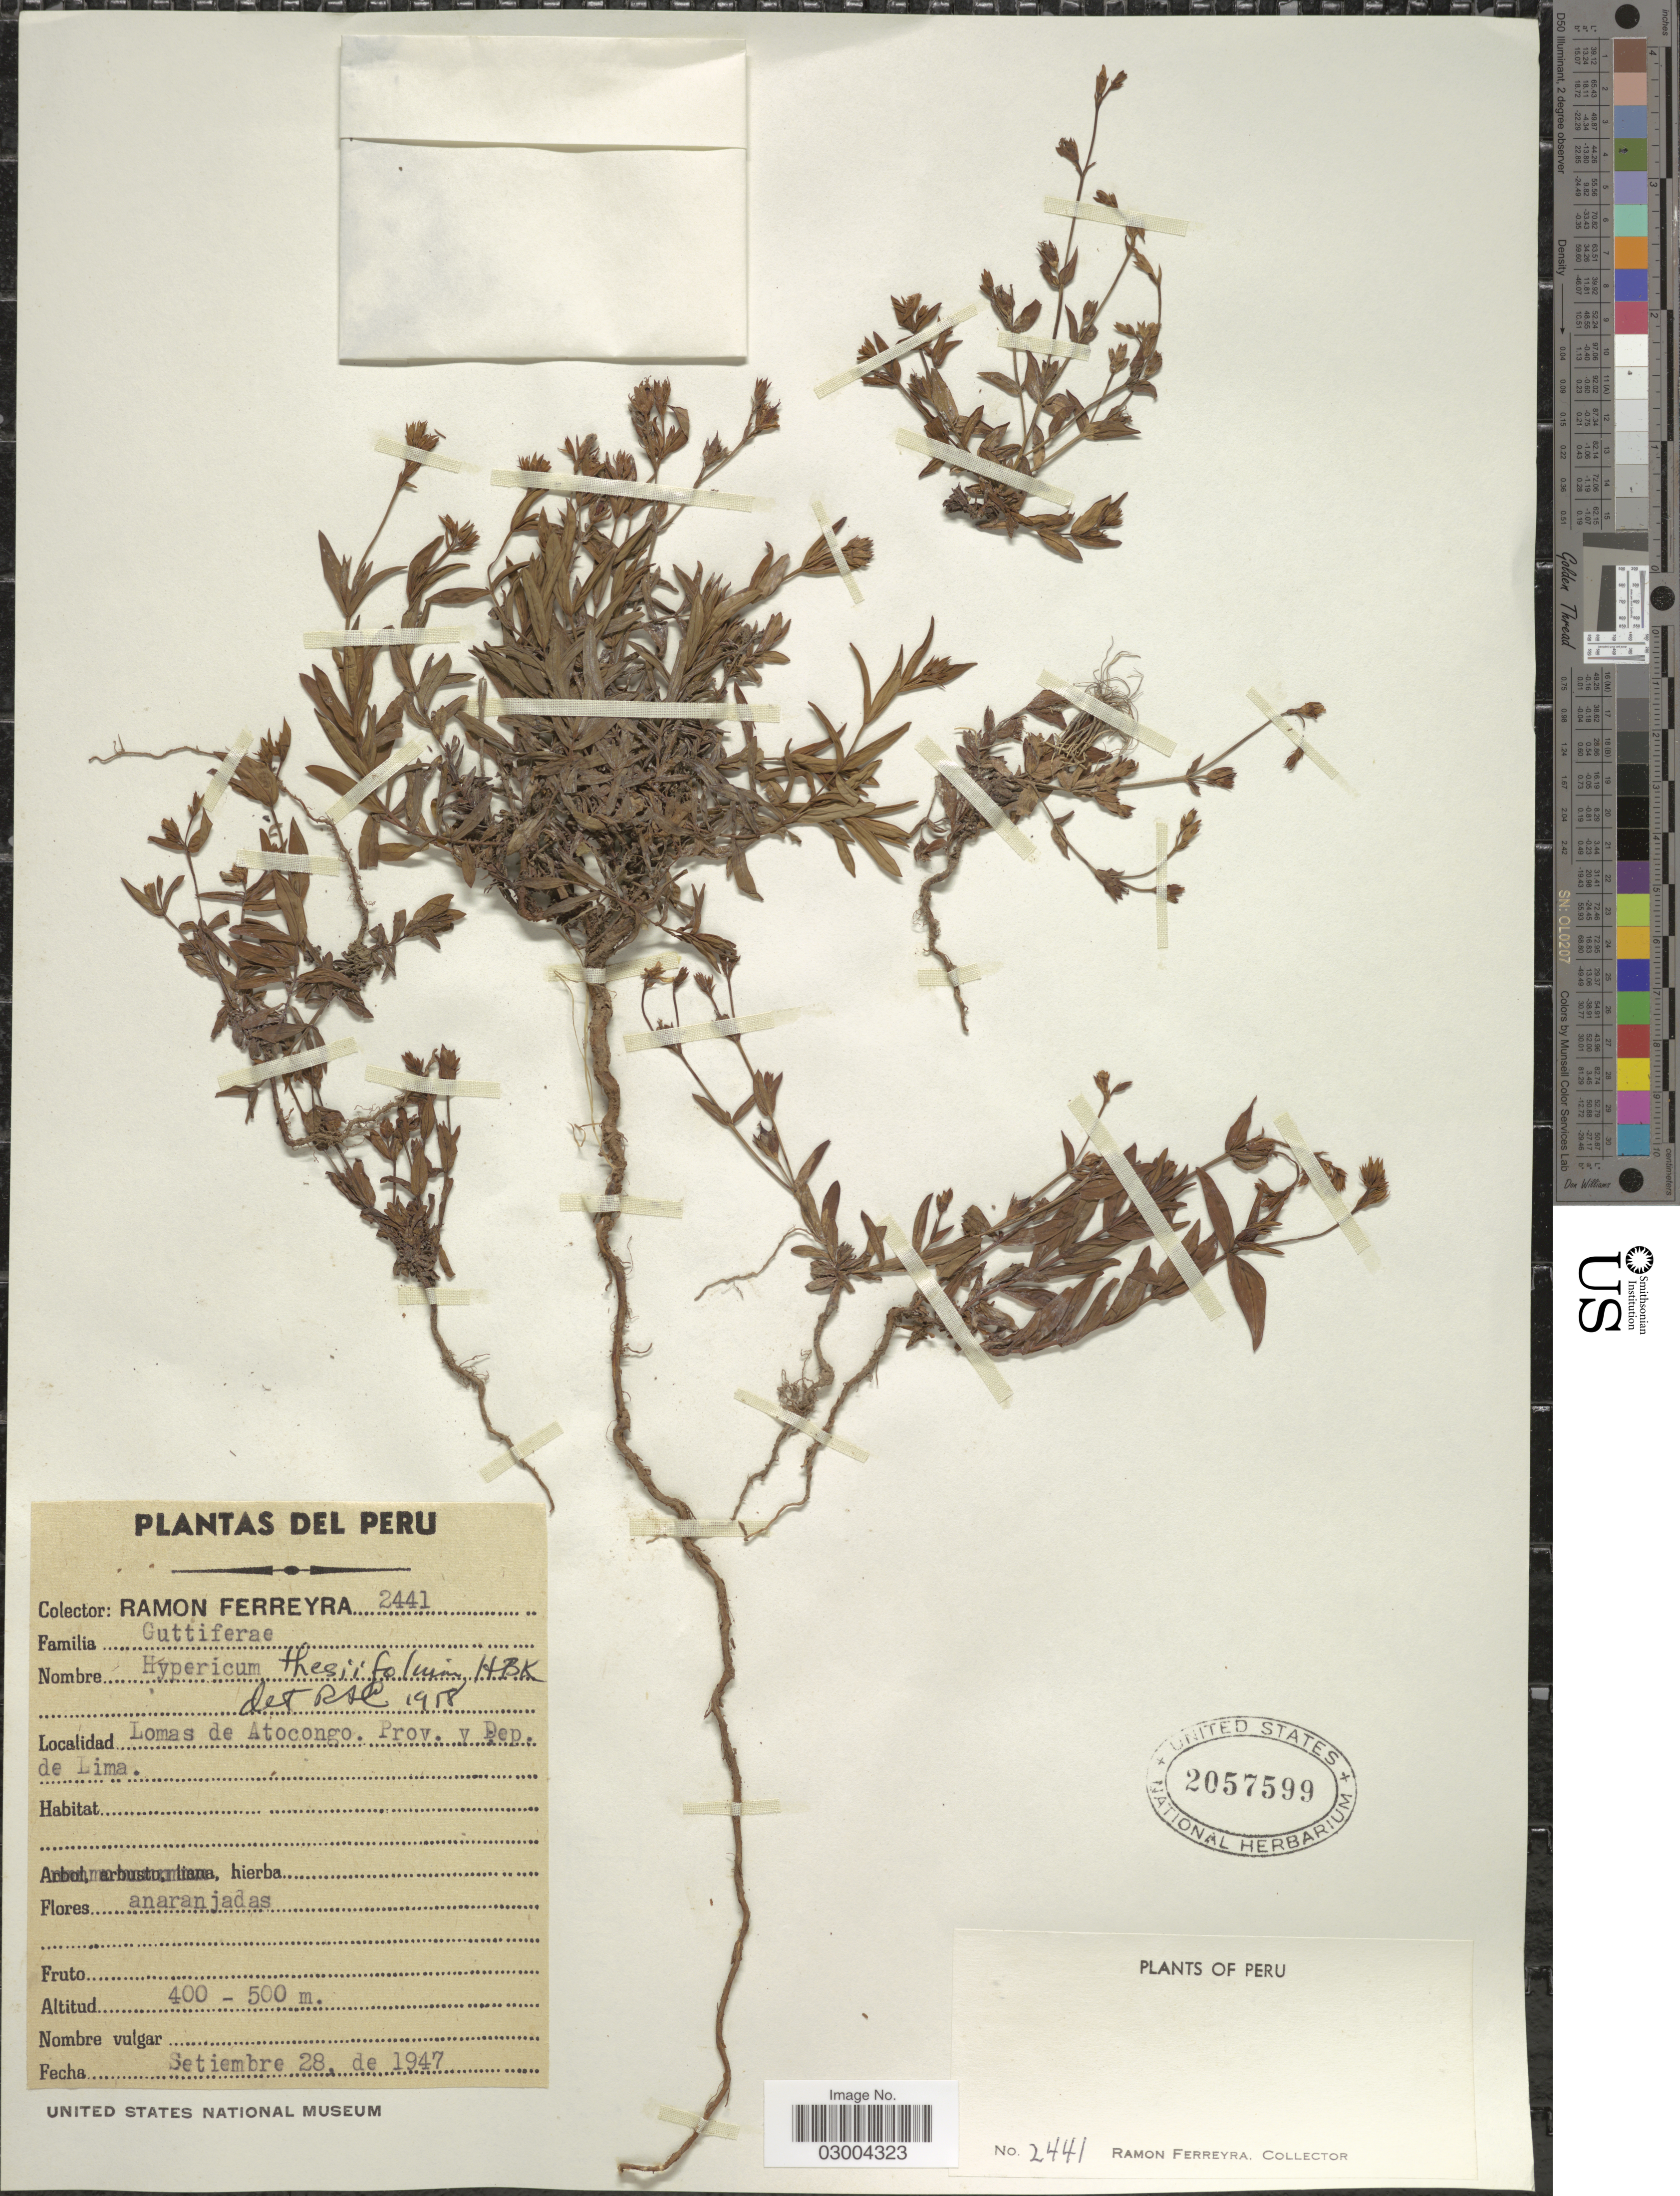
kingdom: Plantae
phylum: Tracheophyta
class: Magnoliopsida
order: Malpighiales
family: Hypericaceae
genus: Hypericum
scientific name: Hypericum thesiifolium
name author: Kunth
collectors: R. A. Ferreyra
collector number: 2441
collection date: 1947-09-28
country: Peru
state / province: Lima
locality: Lomas de Atocongo. Prov. v Dep. de Lima.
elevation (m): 400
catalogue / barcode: US 2057599